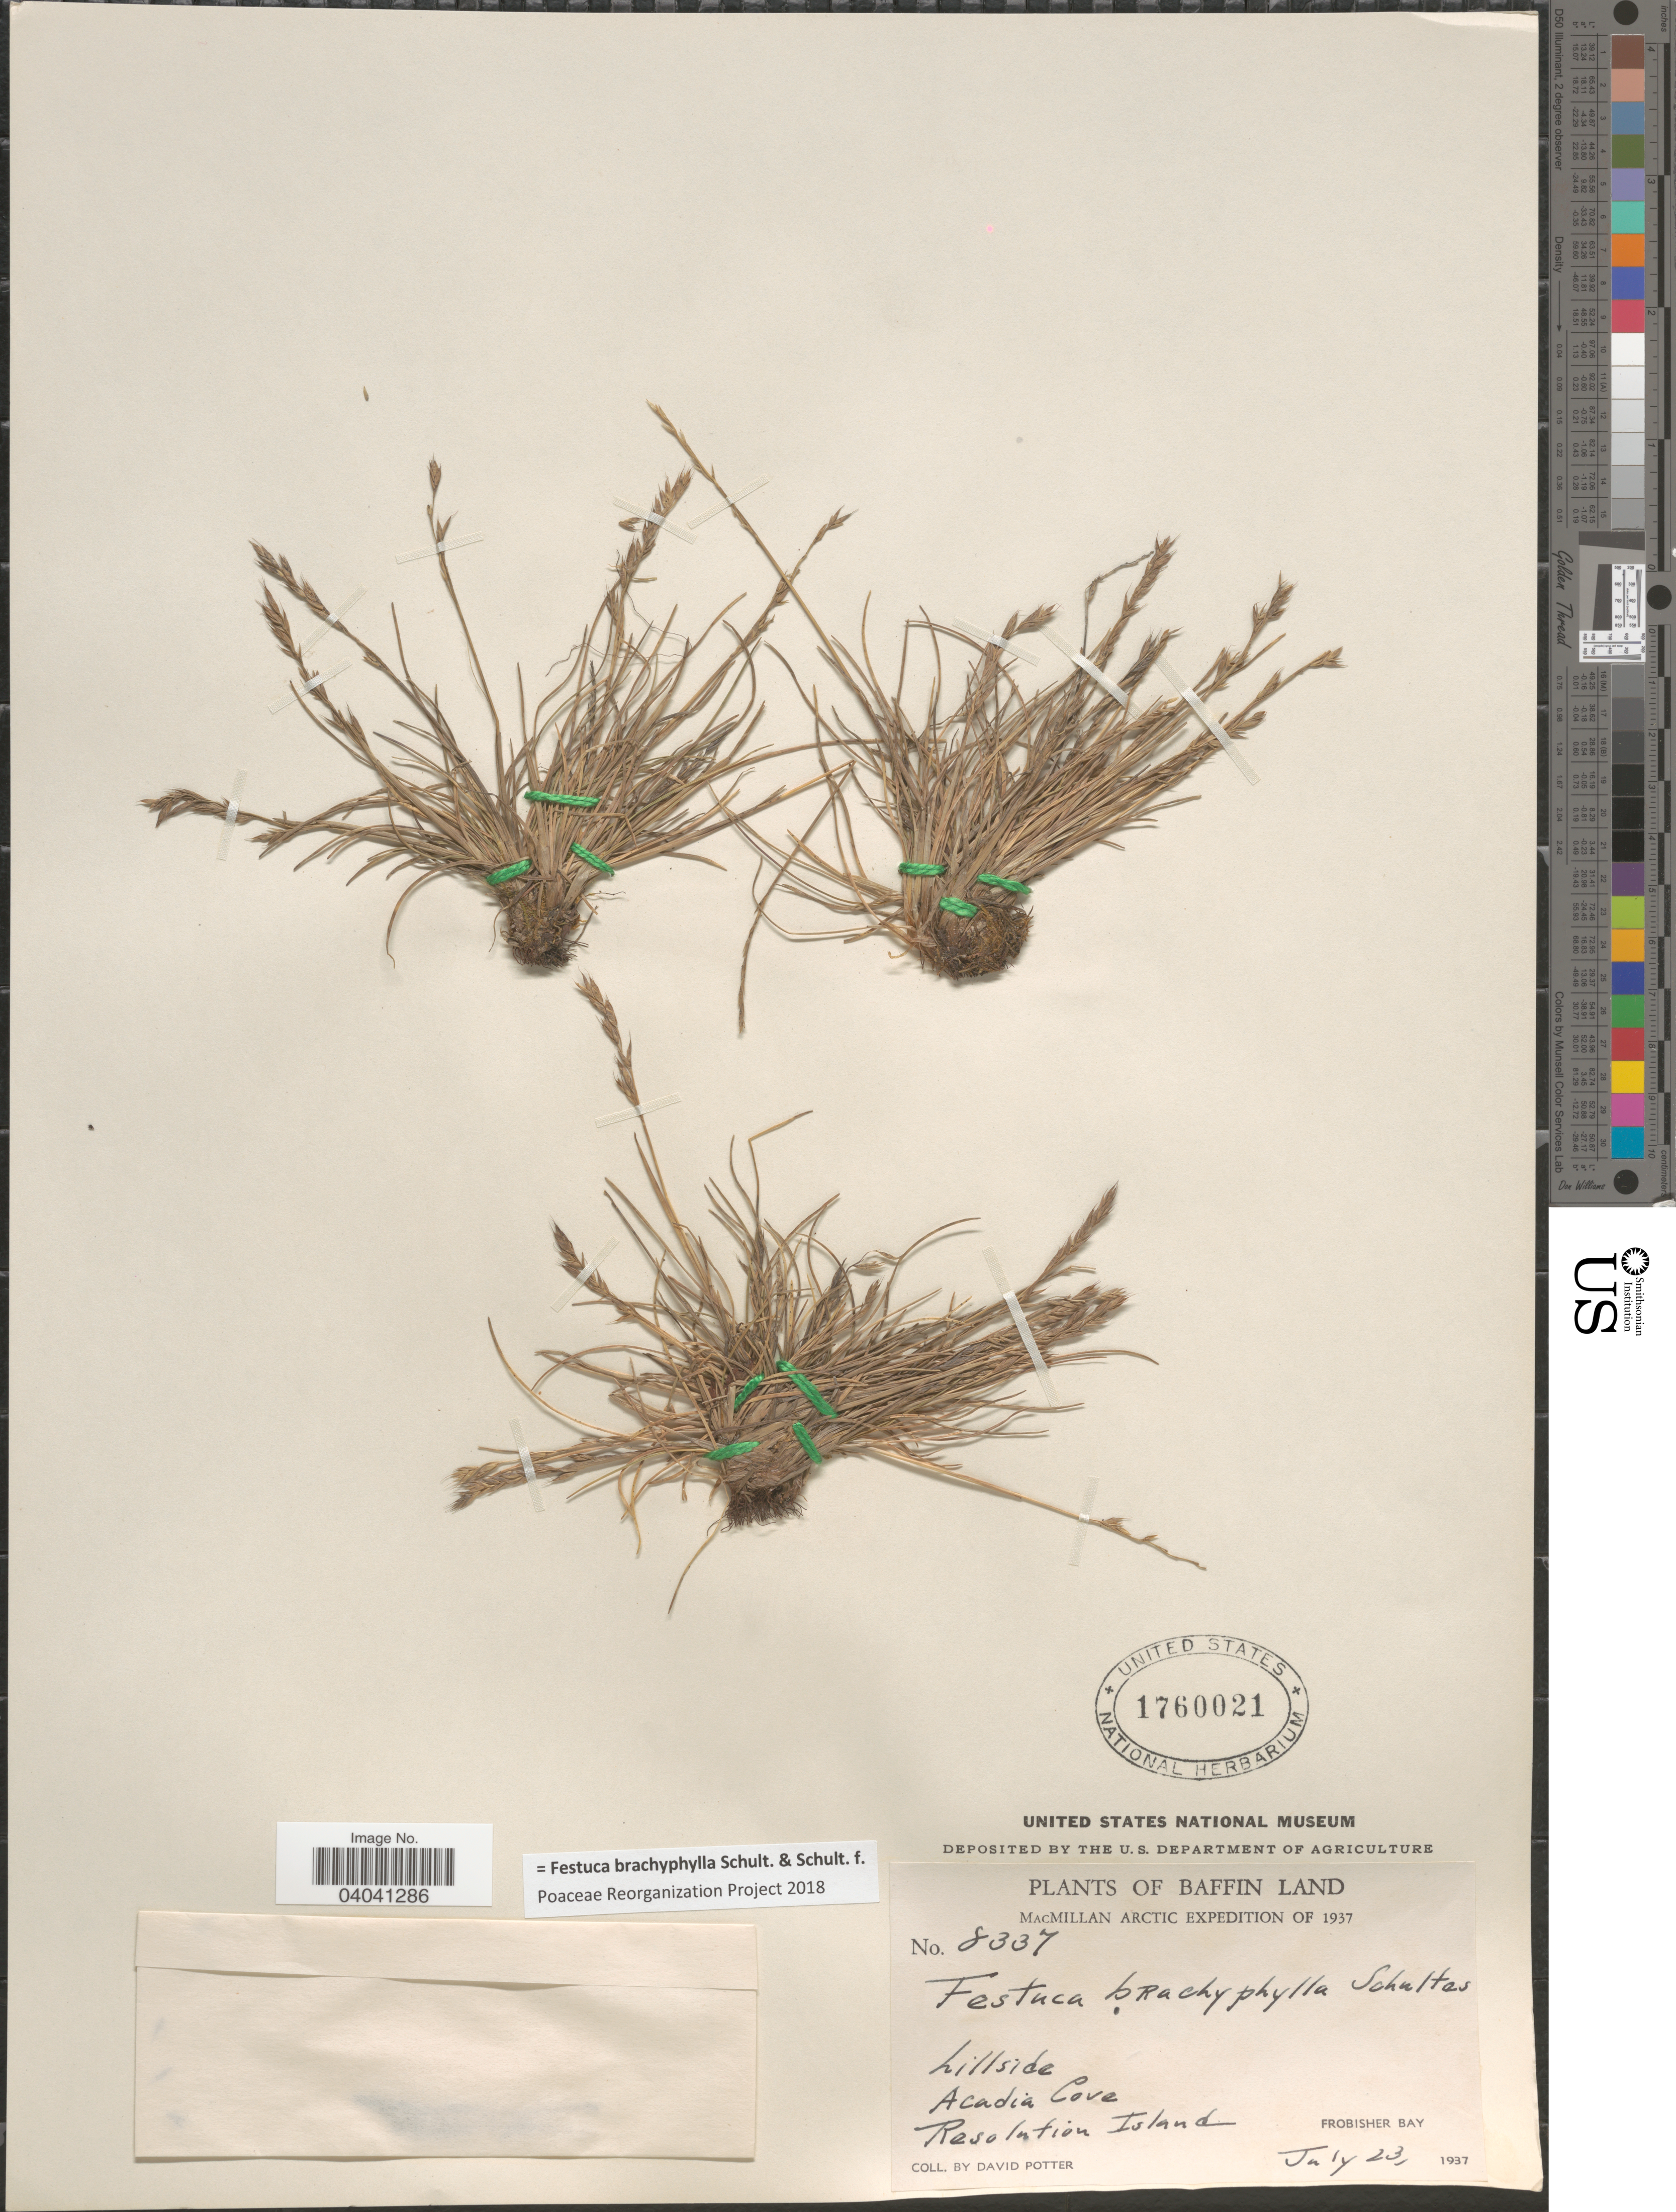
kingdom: Plantae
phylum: Tracheophyta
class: Liliopsida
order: Poales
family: Poaceae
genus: Festuca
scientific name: Festuca brachyphylla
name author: Schult. & Schult. f.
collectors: D. Potter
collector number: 8337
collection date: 1937-07-23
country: Canada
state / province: Nunavut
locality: Baffin Land. Acadia Cove. Resolution Island. Frobisher Bay.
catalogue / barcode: US 1760021